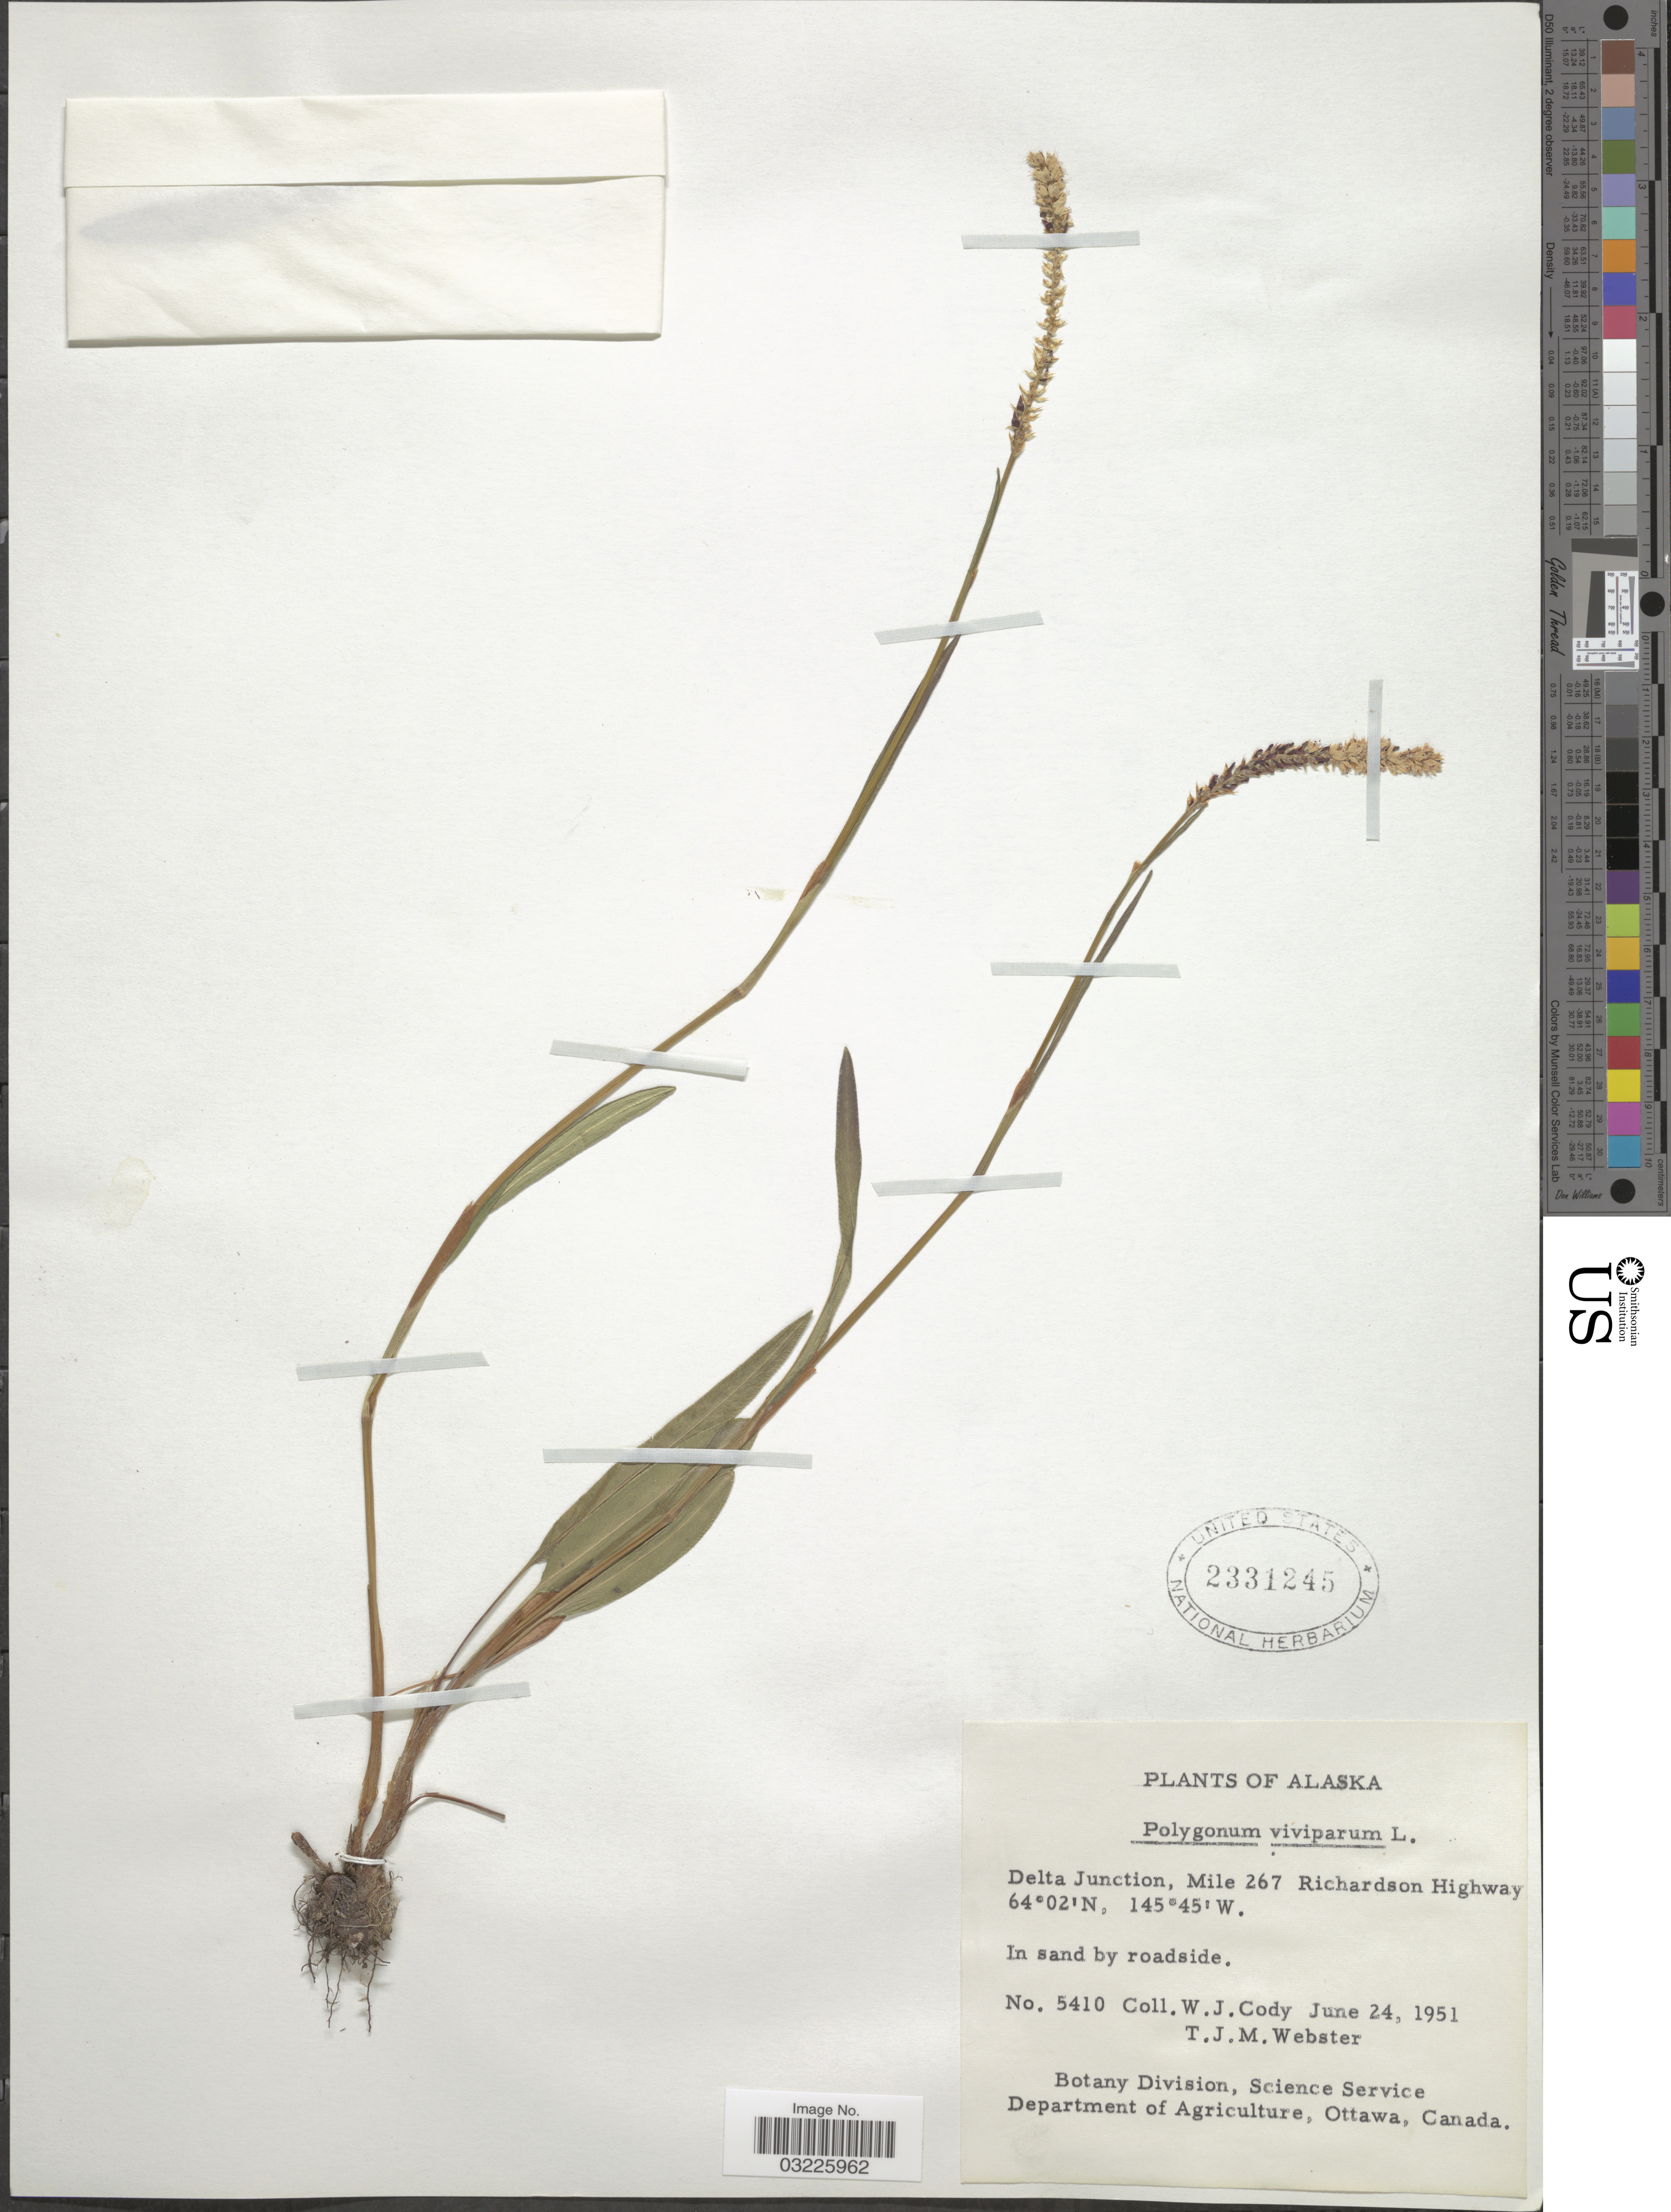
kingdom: Plantae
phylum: Tracheophyta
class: Magnoliopsida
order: Caryophyllales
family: Polygonaceae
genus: Bistorta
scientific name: Bistorta vivipara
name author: (L.) Delarbre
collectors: W. Cody & T. J. Webster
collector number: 5410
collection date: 1951-06-24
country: United States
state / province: Alaska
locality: Delta Junction, Mile 267 Richardson Highway.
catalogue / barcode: US 2331245